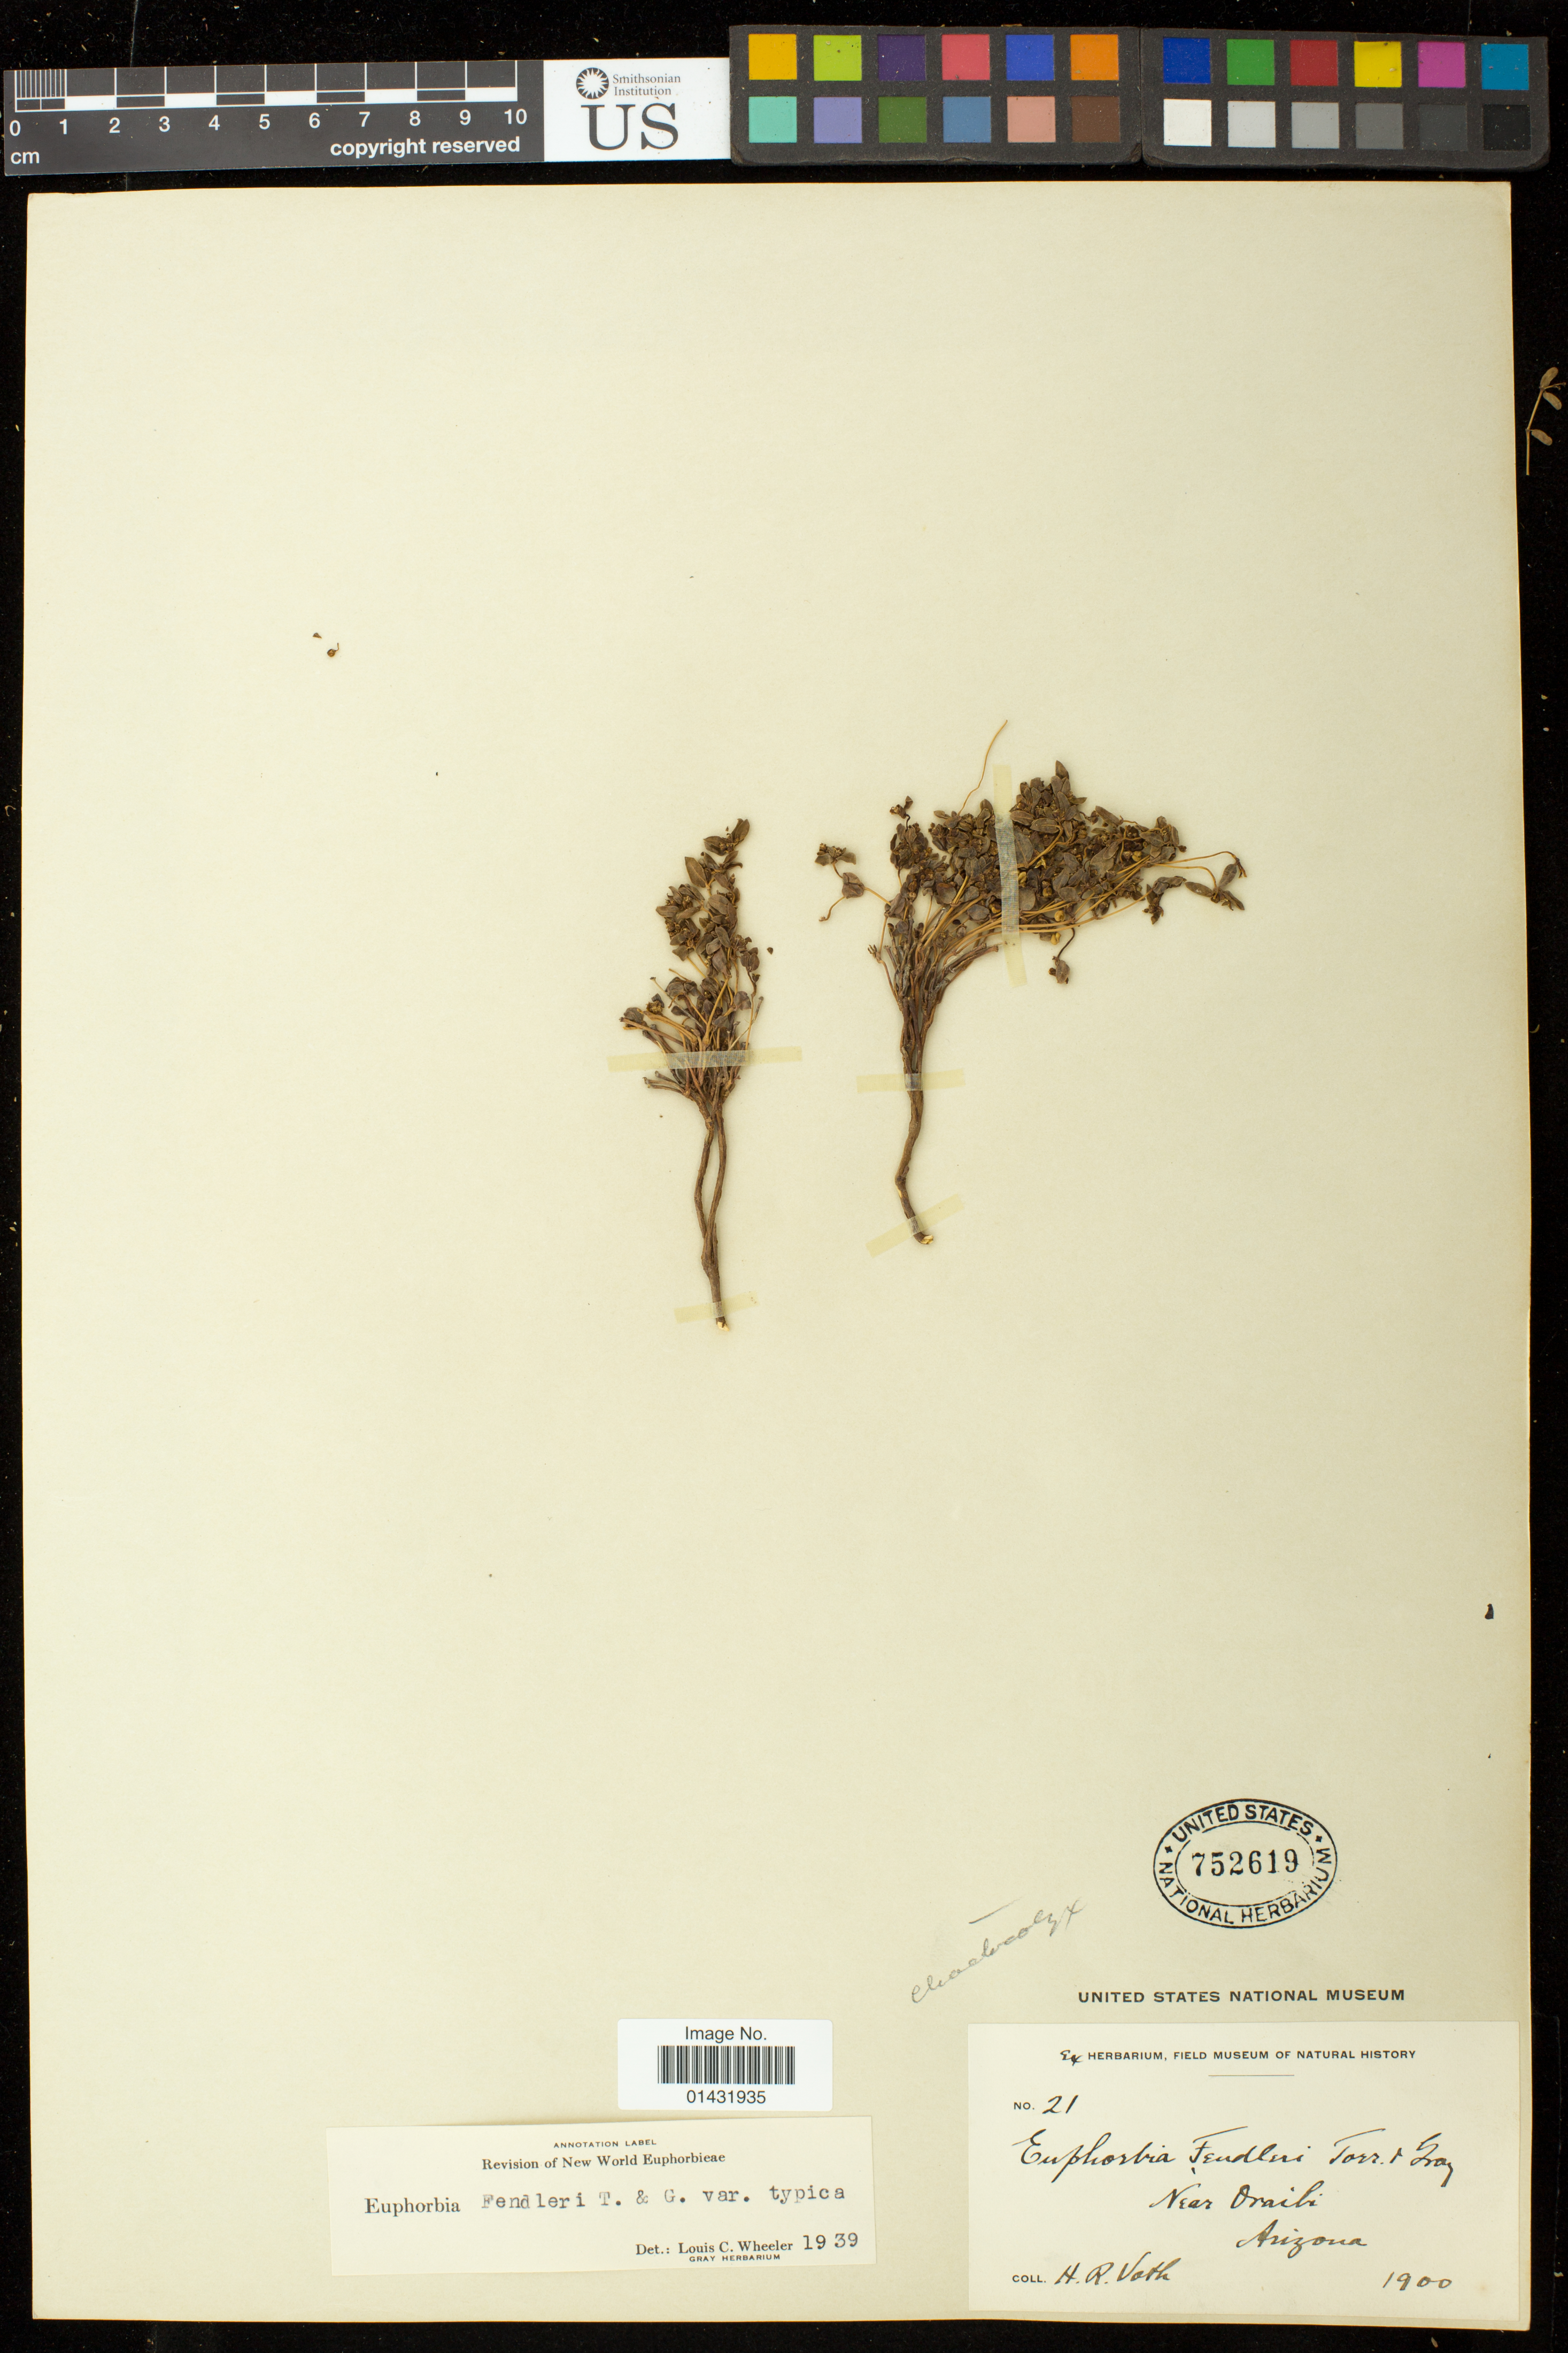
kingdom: Plantae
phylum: Tracheophyta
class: Magnoliopsida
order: Malpighiales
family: Euphorbiaceae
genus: Euphorbia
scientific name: Euphorbia fendleri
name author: Torr. & A. Gray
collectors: H. Voth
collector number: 21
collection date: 1900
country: United States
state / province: Arizona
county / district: Navajo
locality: Near Oraibi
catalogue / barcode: US 752619